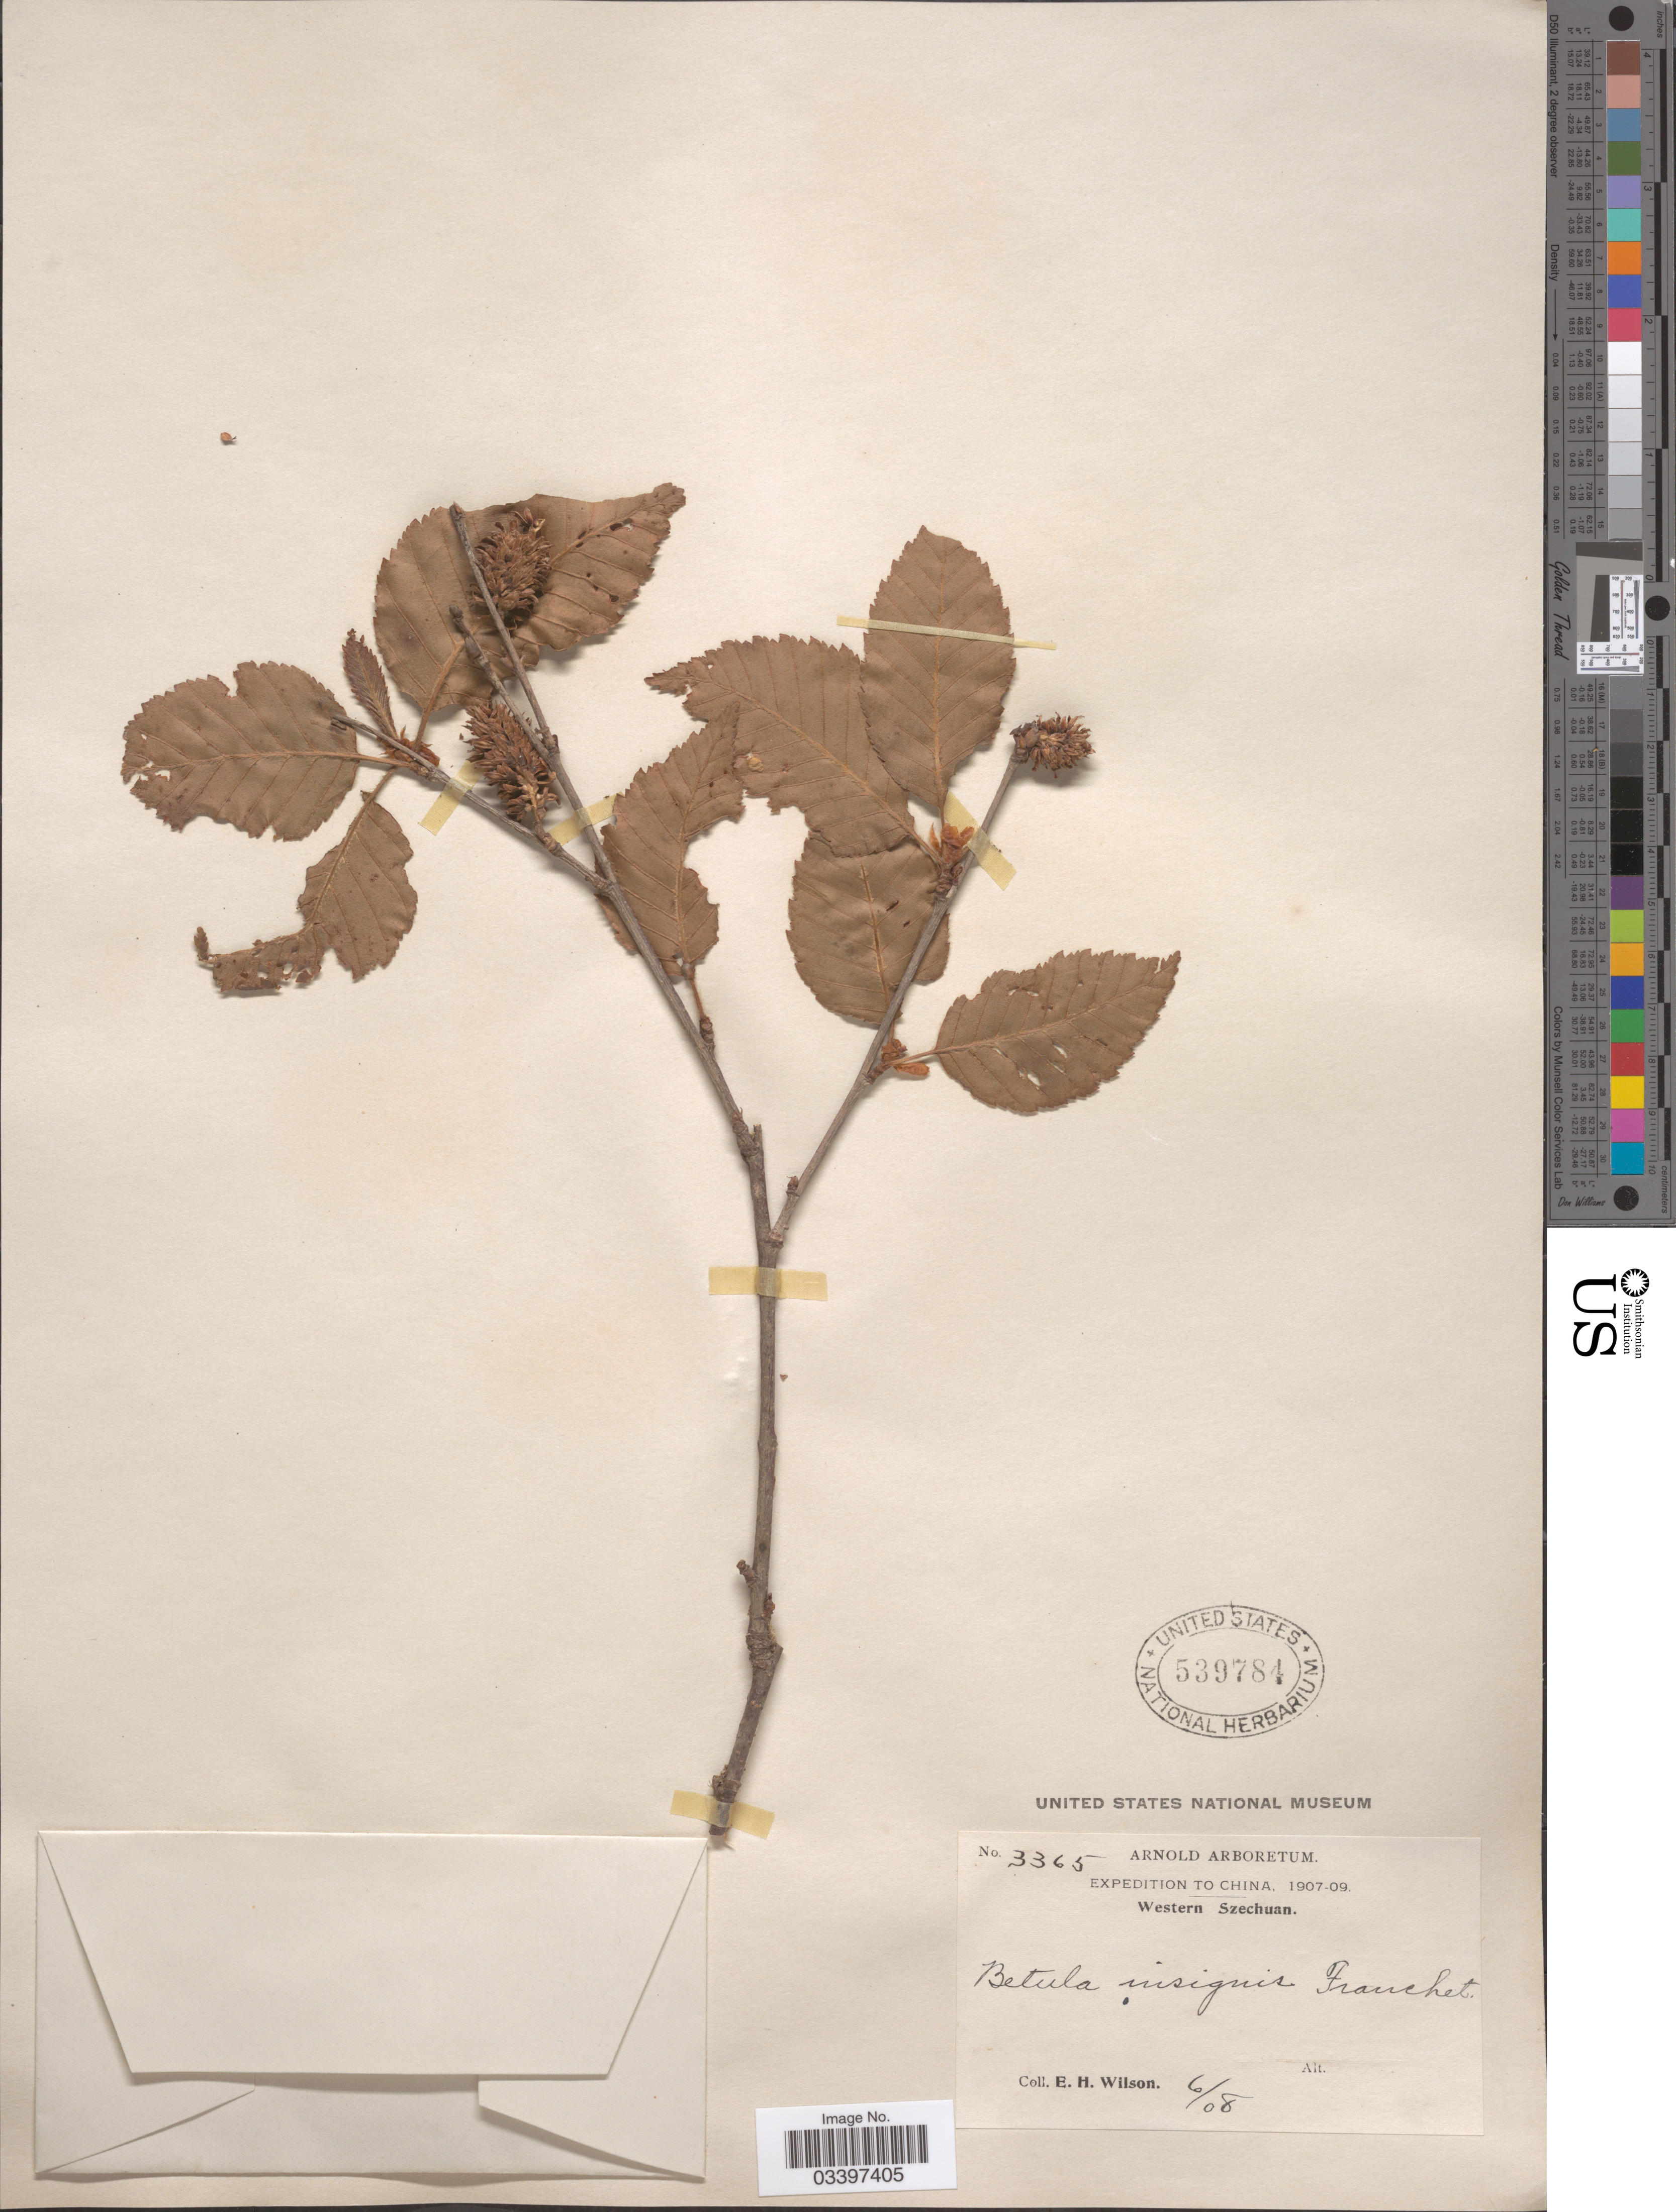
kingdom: Plantae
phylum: Tracheophyta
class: Magnoliopsida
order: Fagales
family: Betulaceae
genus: Betula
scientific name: Betula insignis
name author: Franch.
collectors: E. Wilson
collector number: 3365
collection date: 1908-06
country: China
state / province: Sichuan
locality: Western Szechuan.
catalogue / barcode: US 539784